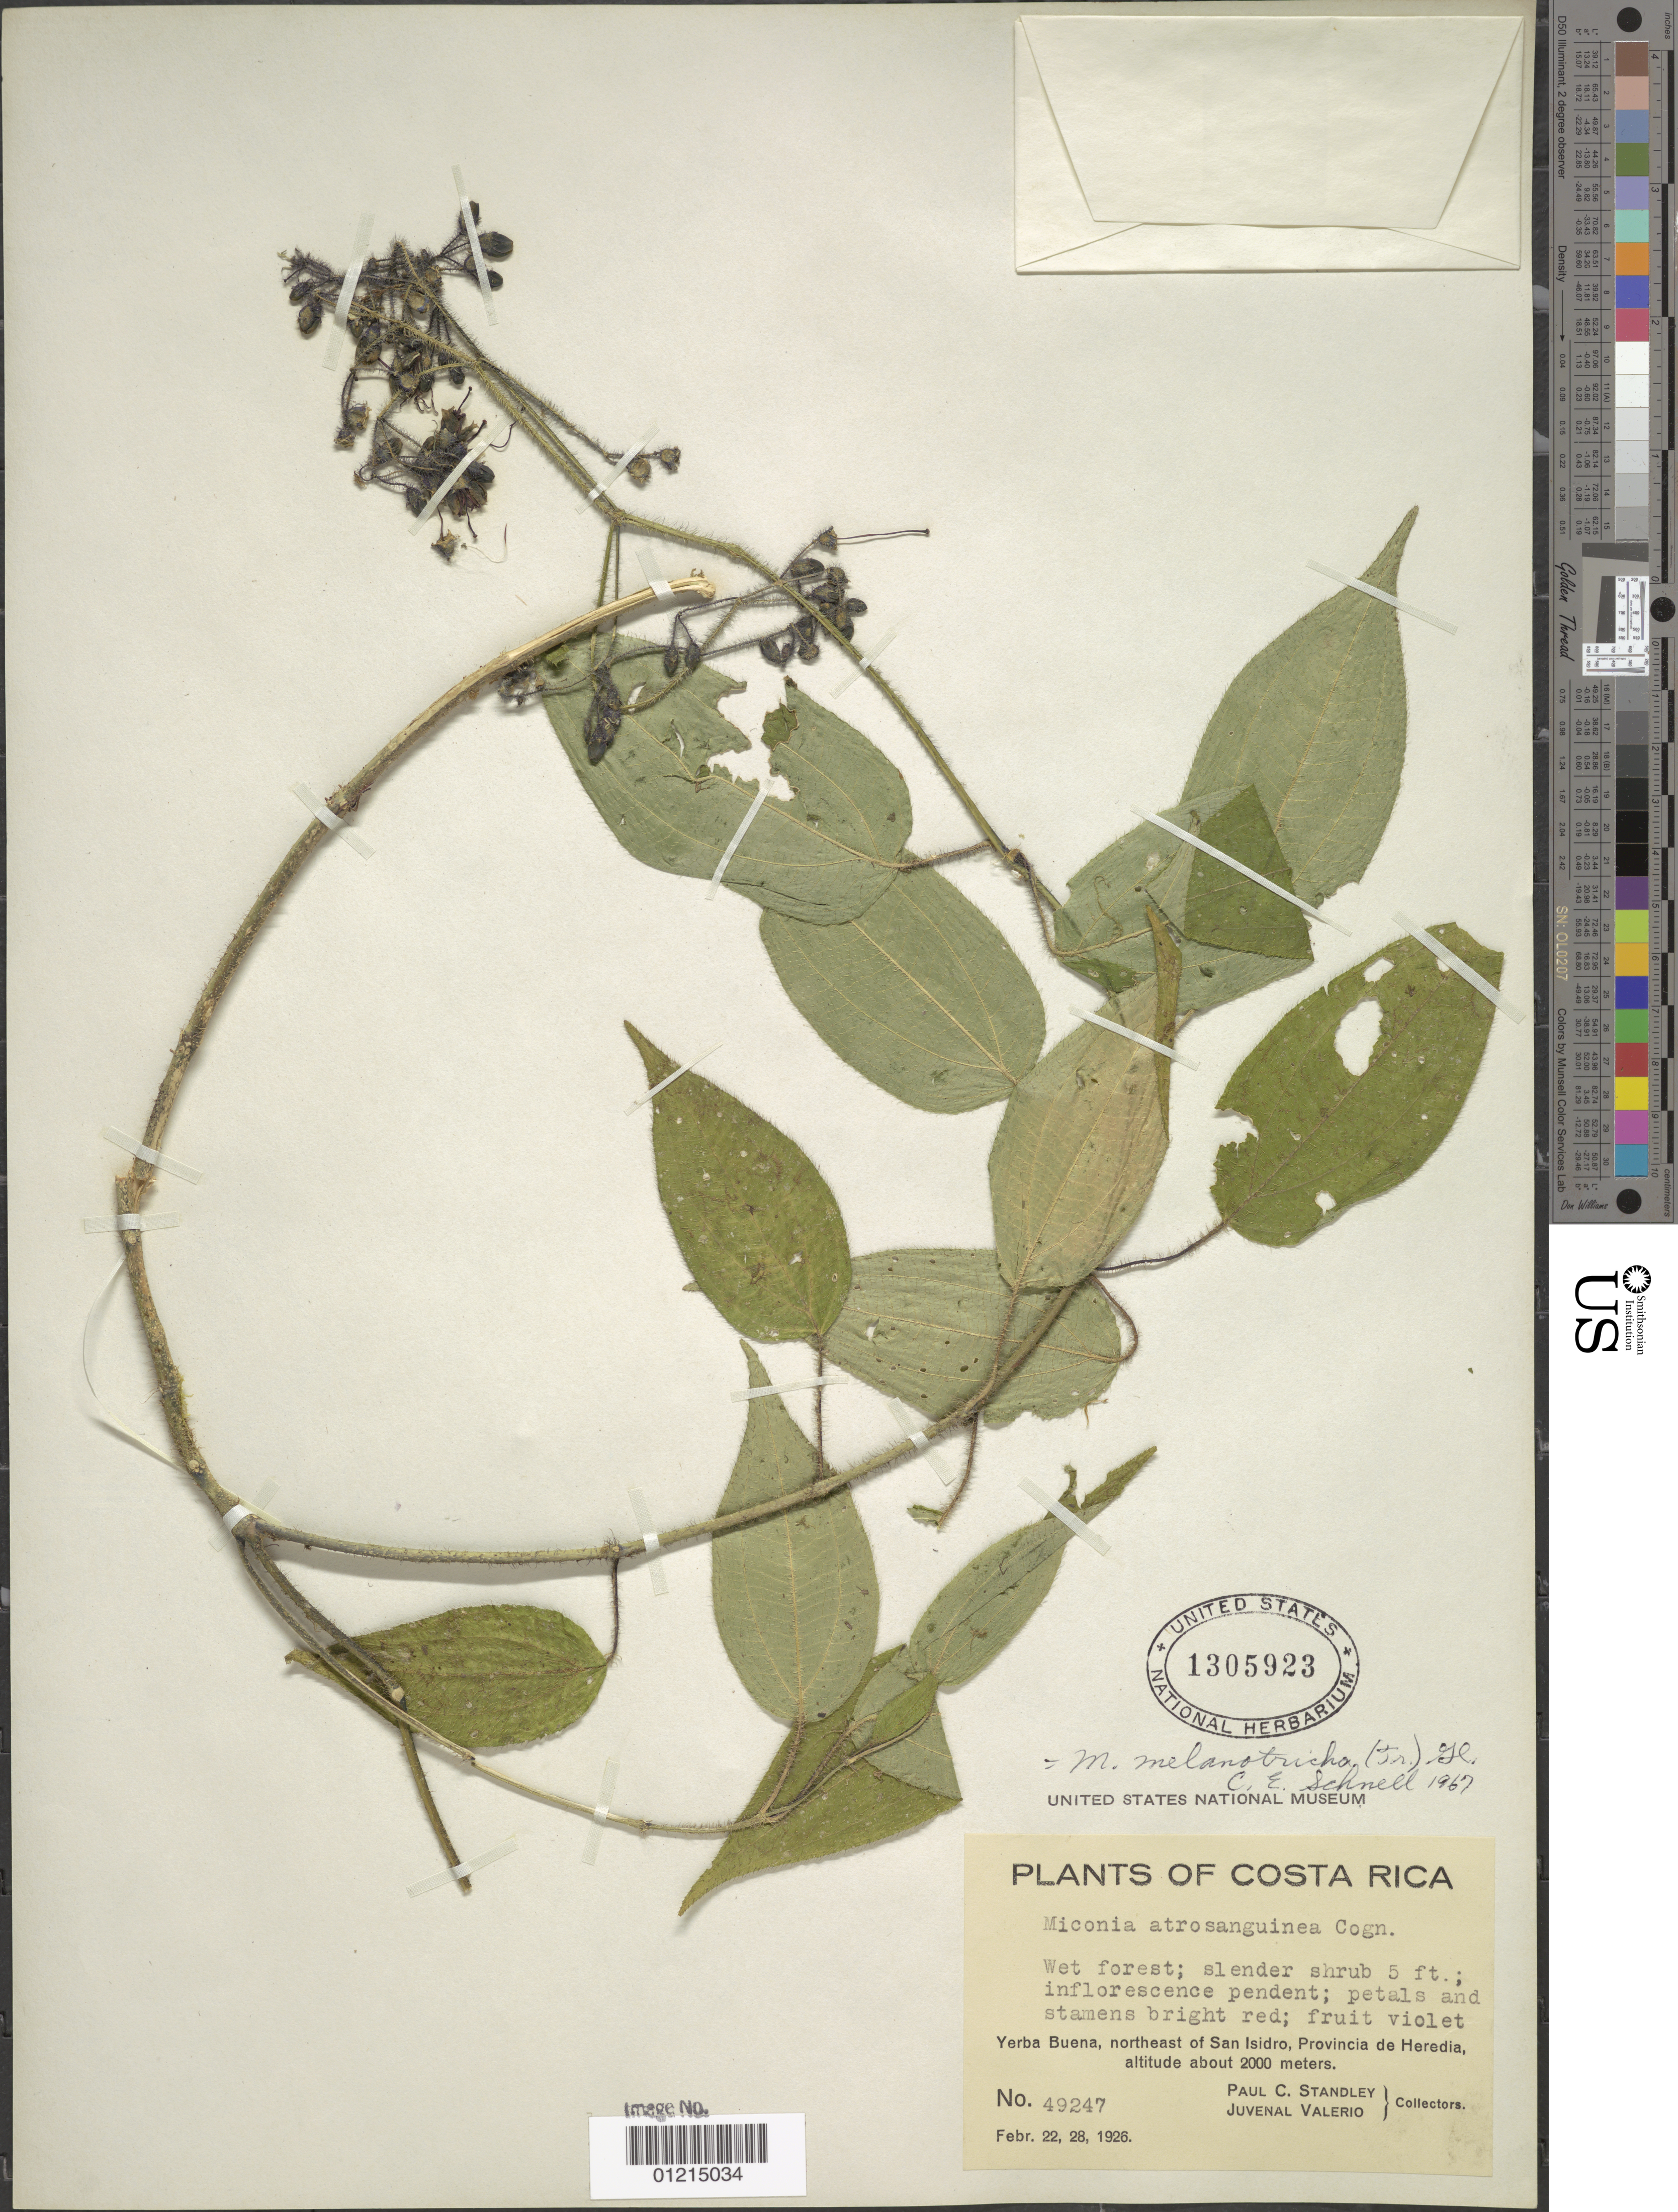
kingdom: Plantae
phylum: Tracheophyta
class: Magnoliopsida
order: Myrtales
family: Melastomataceae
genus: Miconia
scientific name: Miconia melanotricha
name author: (Triana) Gleason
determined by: Schnell, C. E.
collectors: P. C. Standley & J. Valerio R.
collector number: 49247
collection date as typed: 22 Feb 1926 and 28 Feb 1926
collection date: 1926-02-22,1926-02-28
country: Costa Rica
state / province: Heredia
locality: Yerba Buena, NE of San Isidro.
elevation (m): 2000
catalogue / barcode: US 1305923